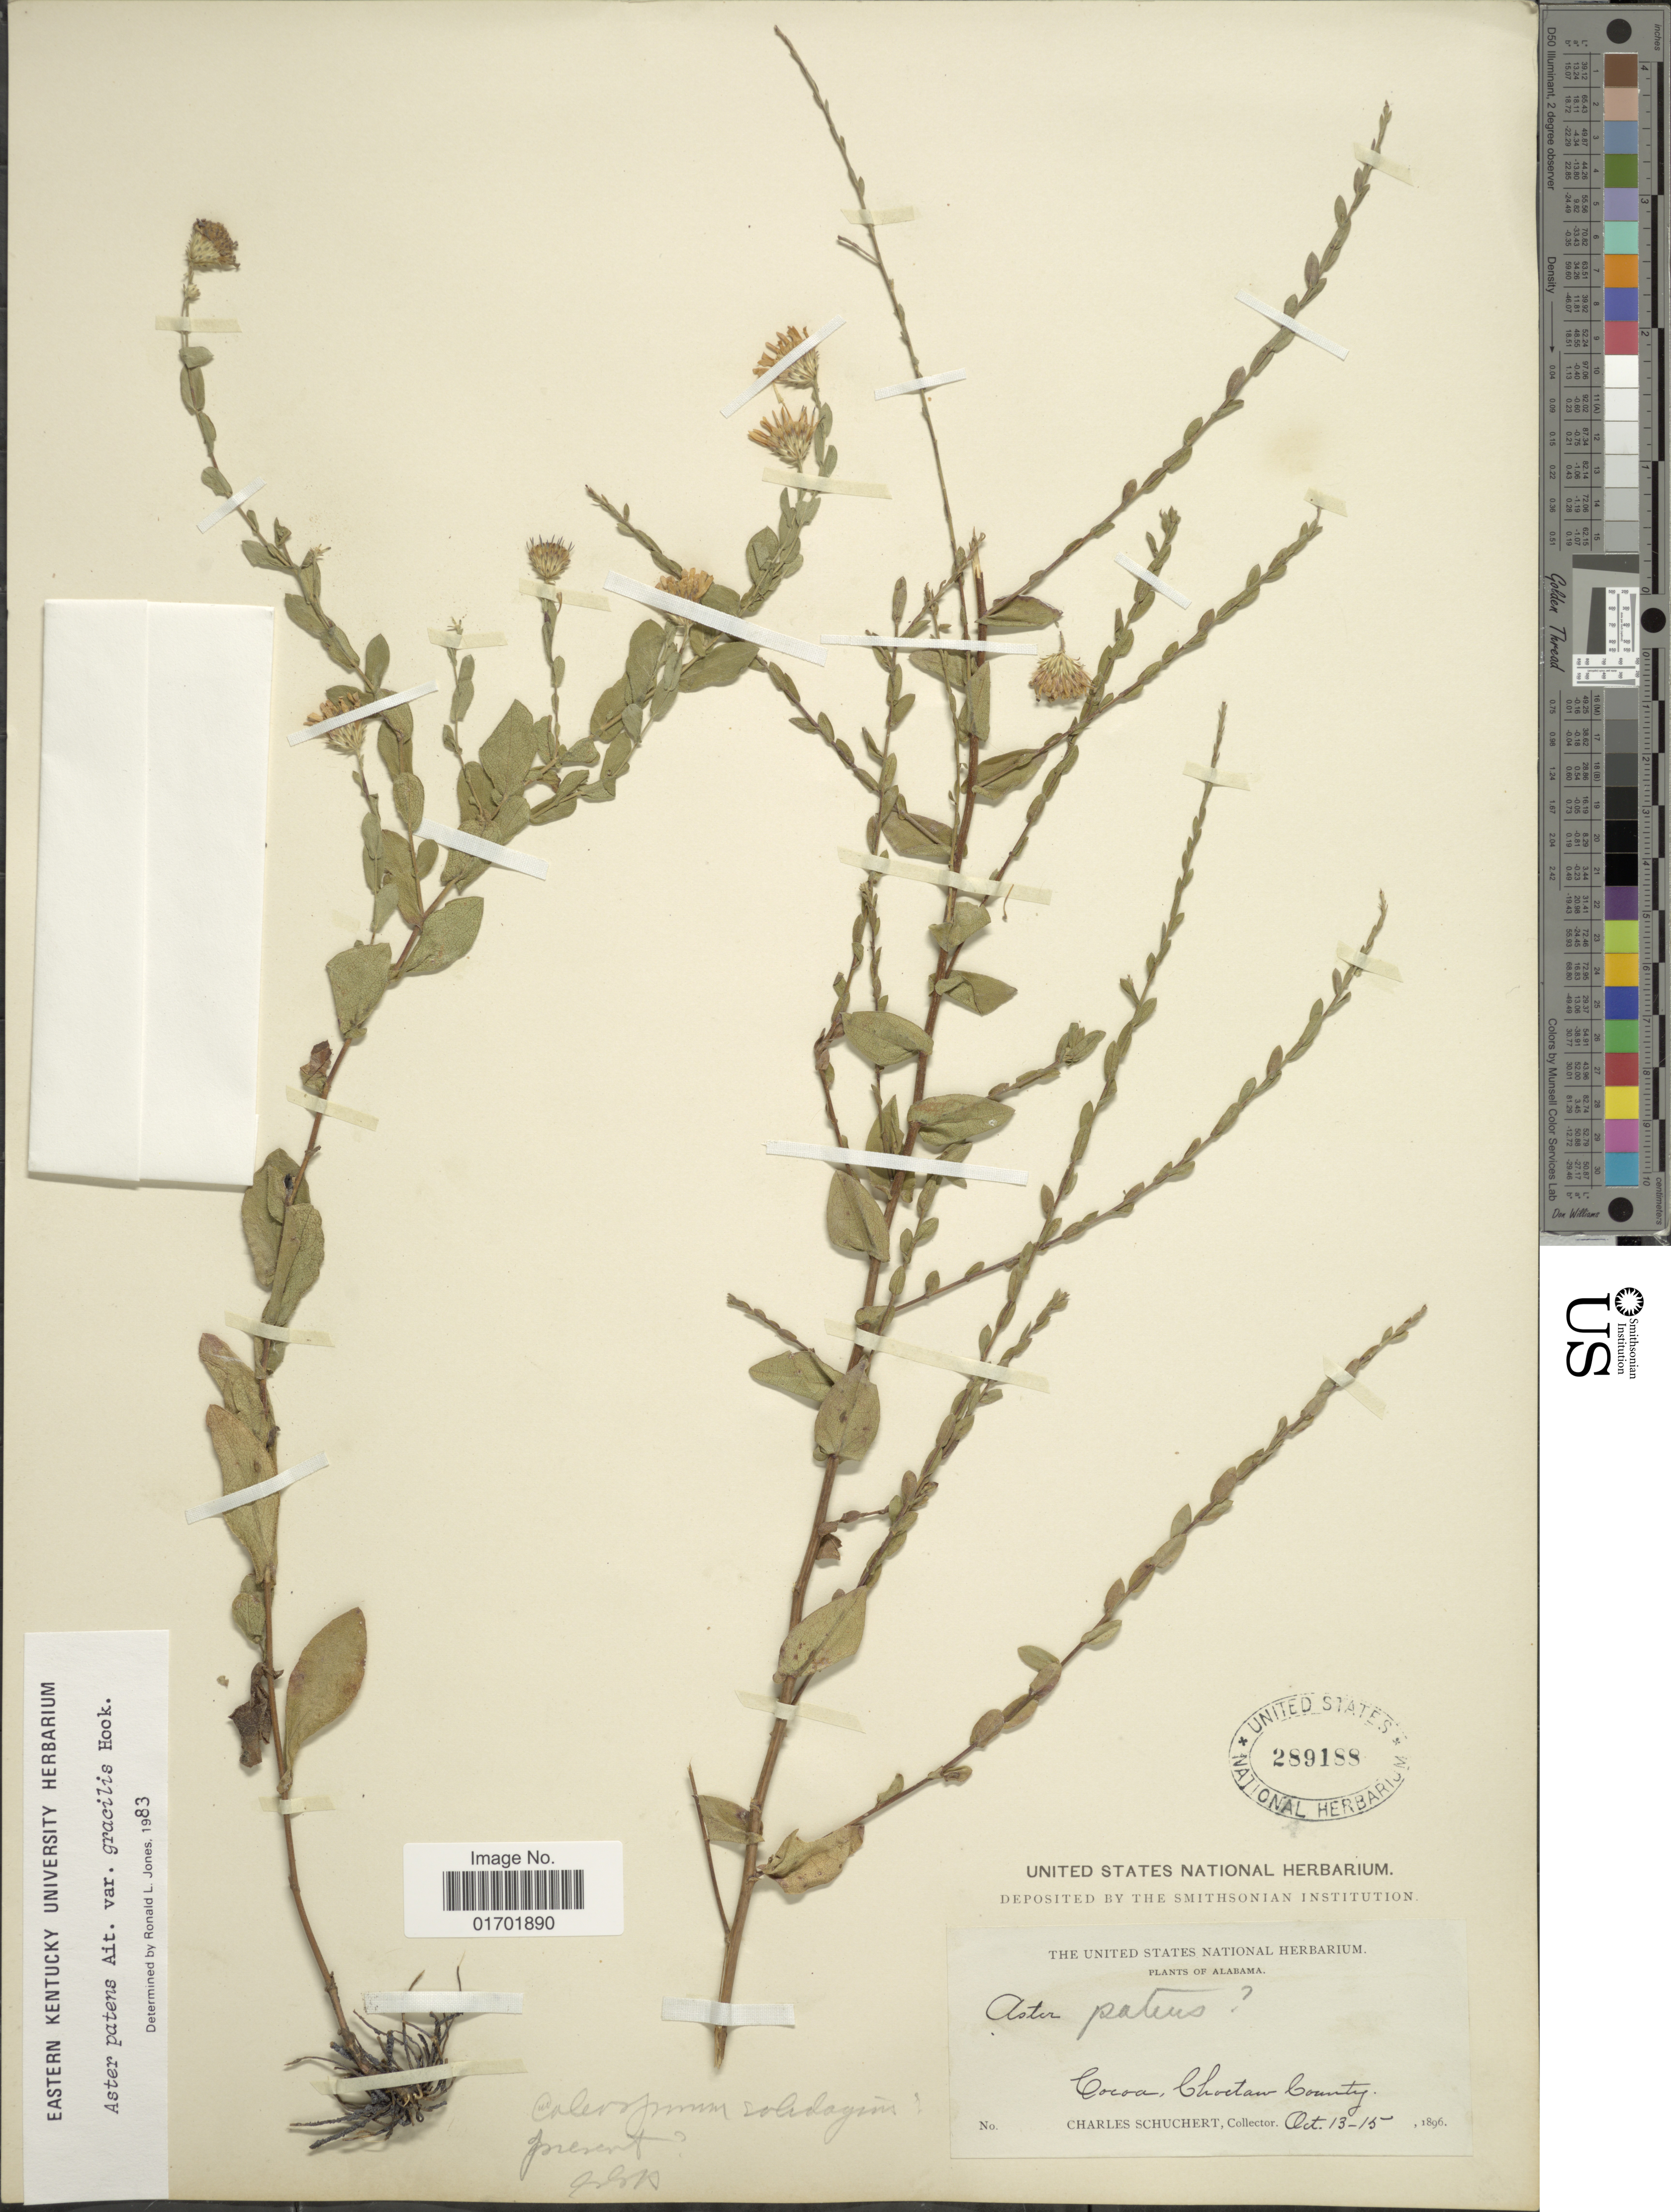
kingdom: Plantae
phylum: Tracheophyta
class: Magnoliopsida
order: Asterales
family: Asteraceae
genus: Symphyotrichum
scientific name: Symphyotrichum patens var. gracile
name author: (Hook.) G.L. Nesom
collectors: C. Schuchert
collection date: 1896-10-13/1896-10-15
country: United States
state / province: Alabama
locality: Cocoa, Choctaw County.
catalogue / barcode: US 289188